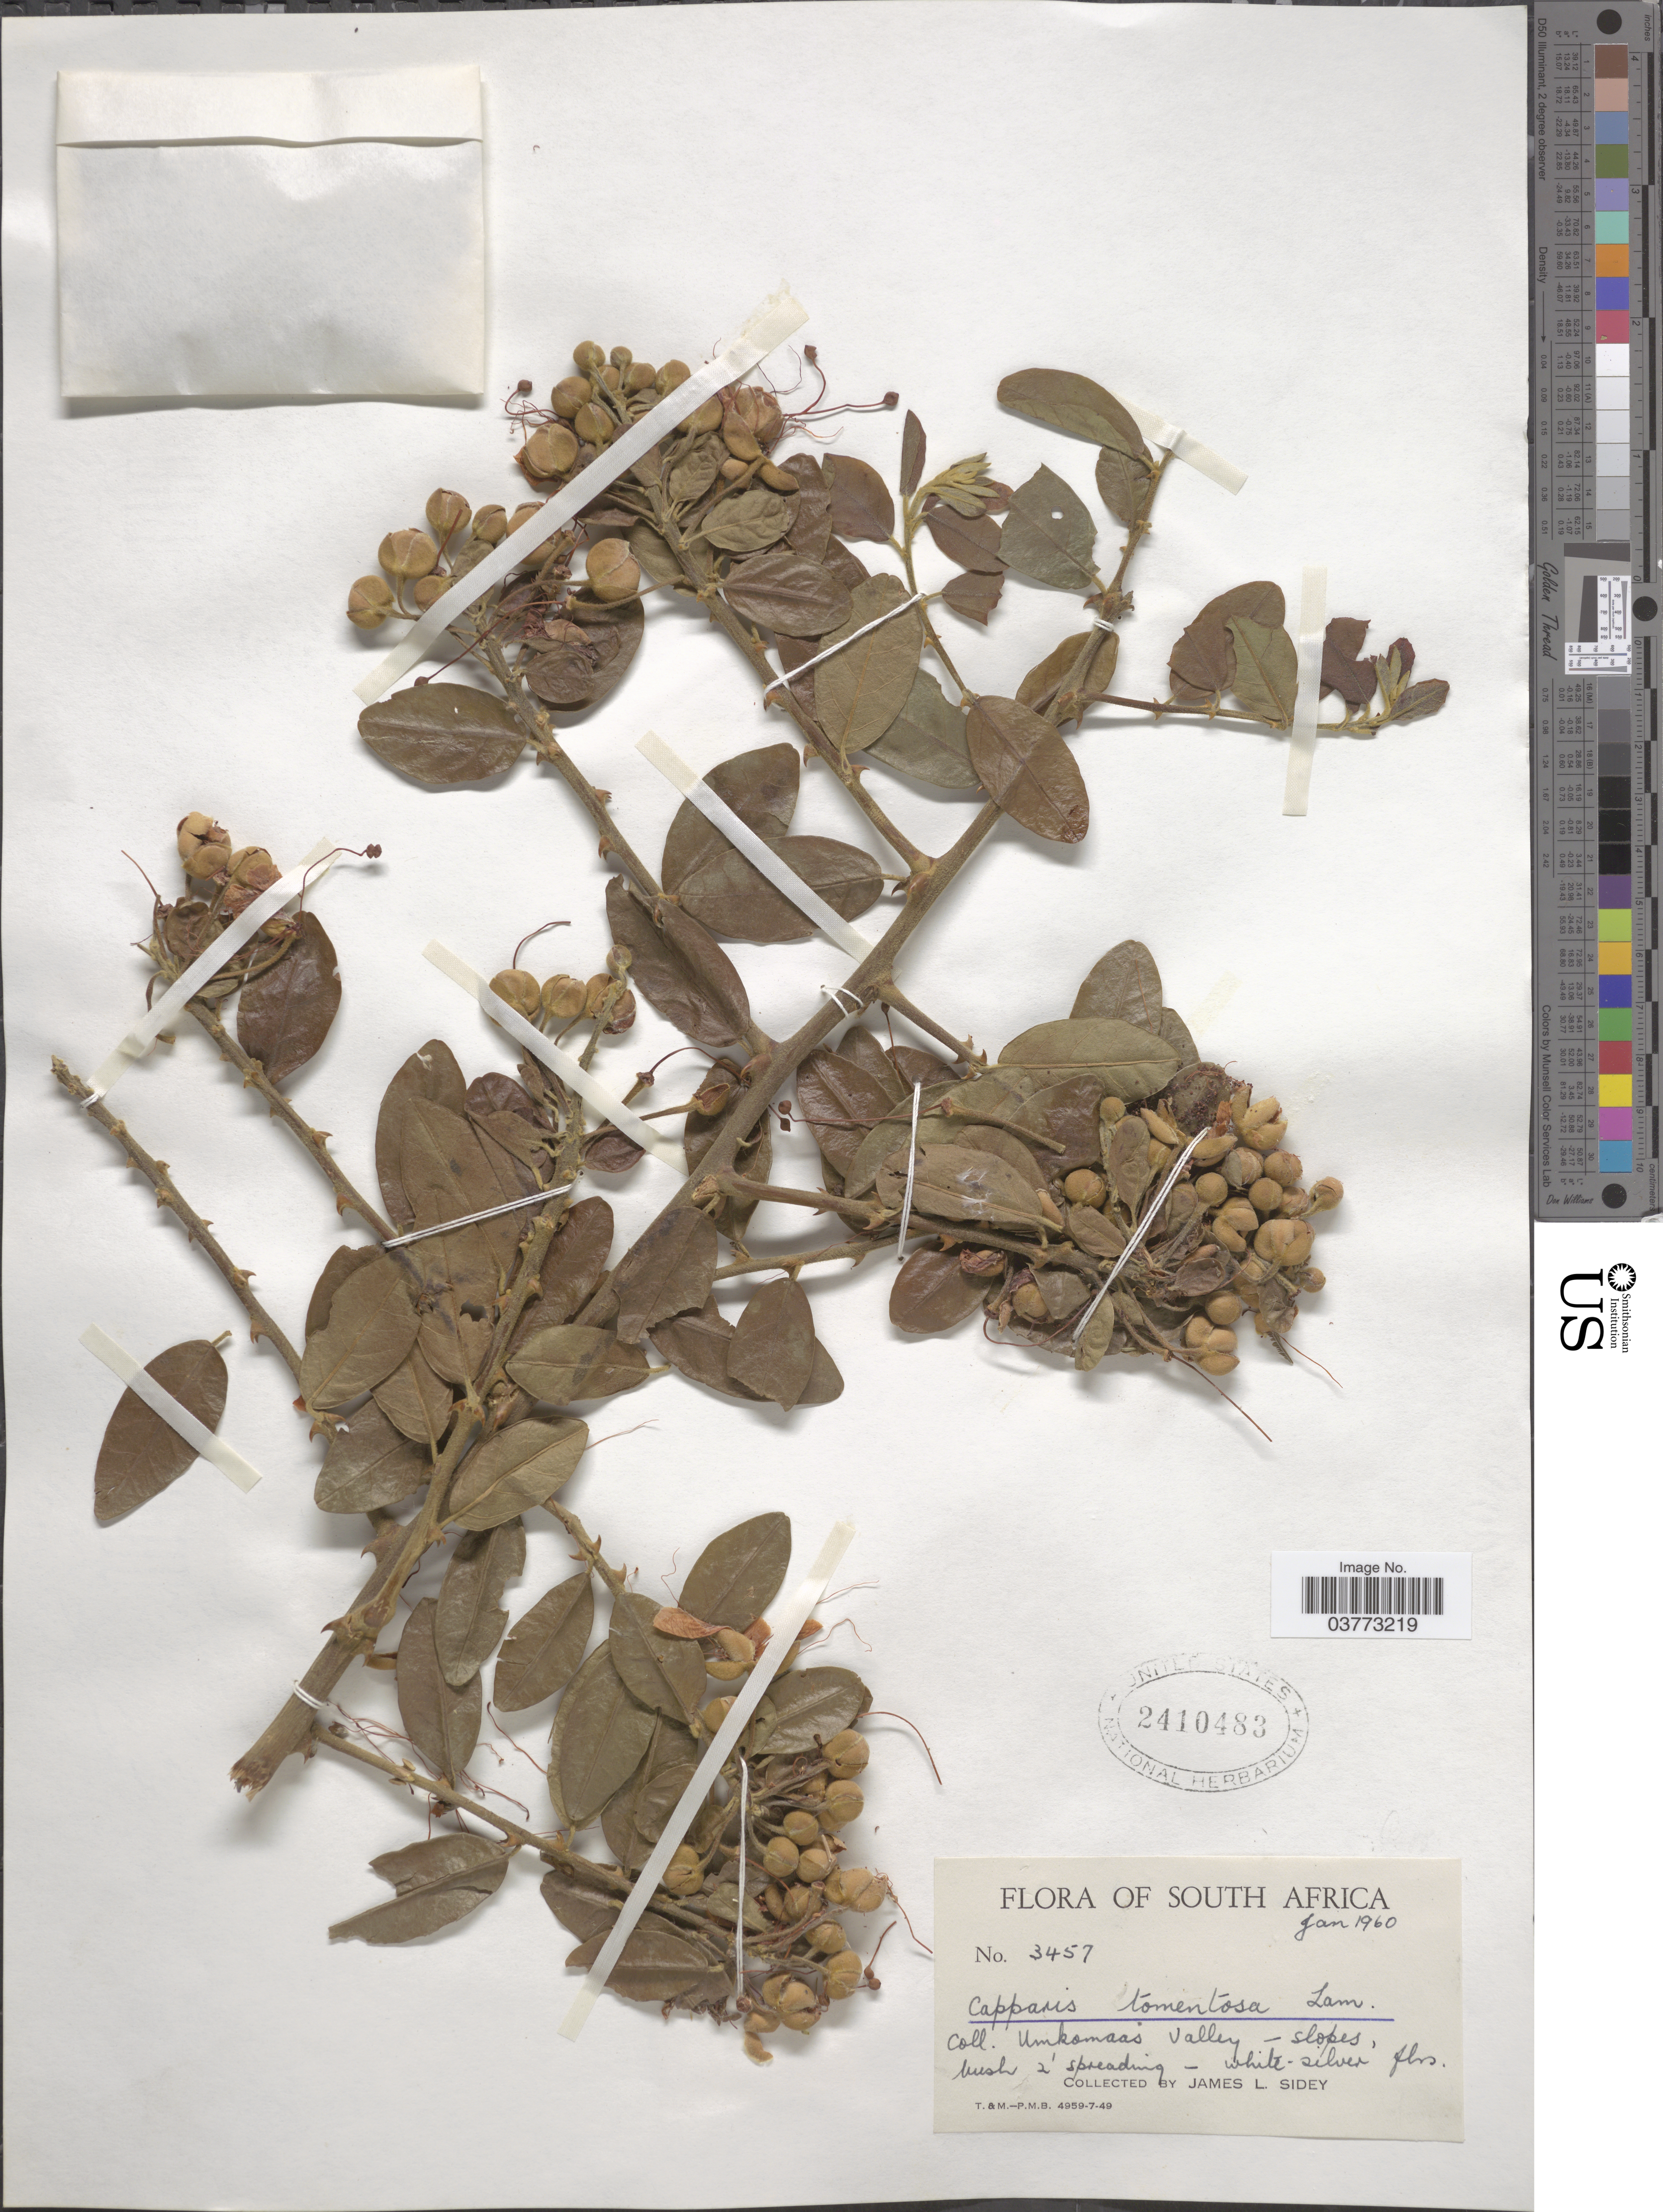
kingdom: Plantae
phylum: Tracheophyta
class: Magnoliopsida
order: Brassicales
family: Capparaceae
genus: Capparis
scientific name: Capparis tomentosa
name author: Lam.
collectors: J. L. Sidey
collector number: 3457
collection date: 1960-01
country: South Africa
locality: Umkomaas Valley.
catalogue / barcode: US 2410483